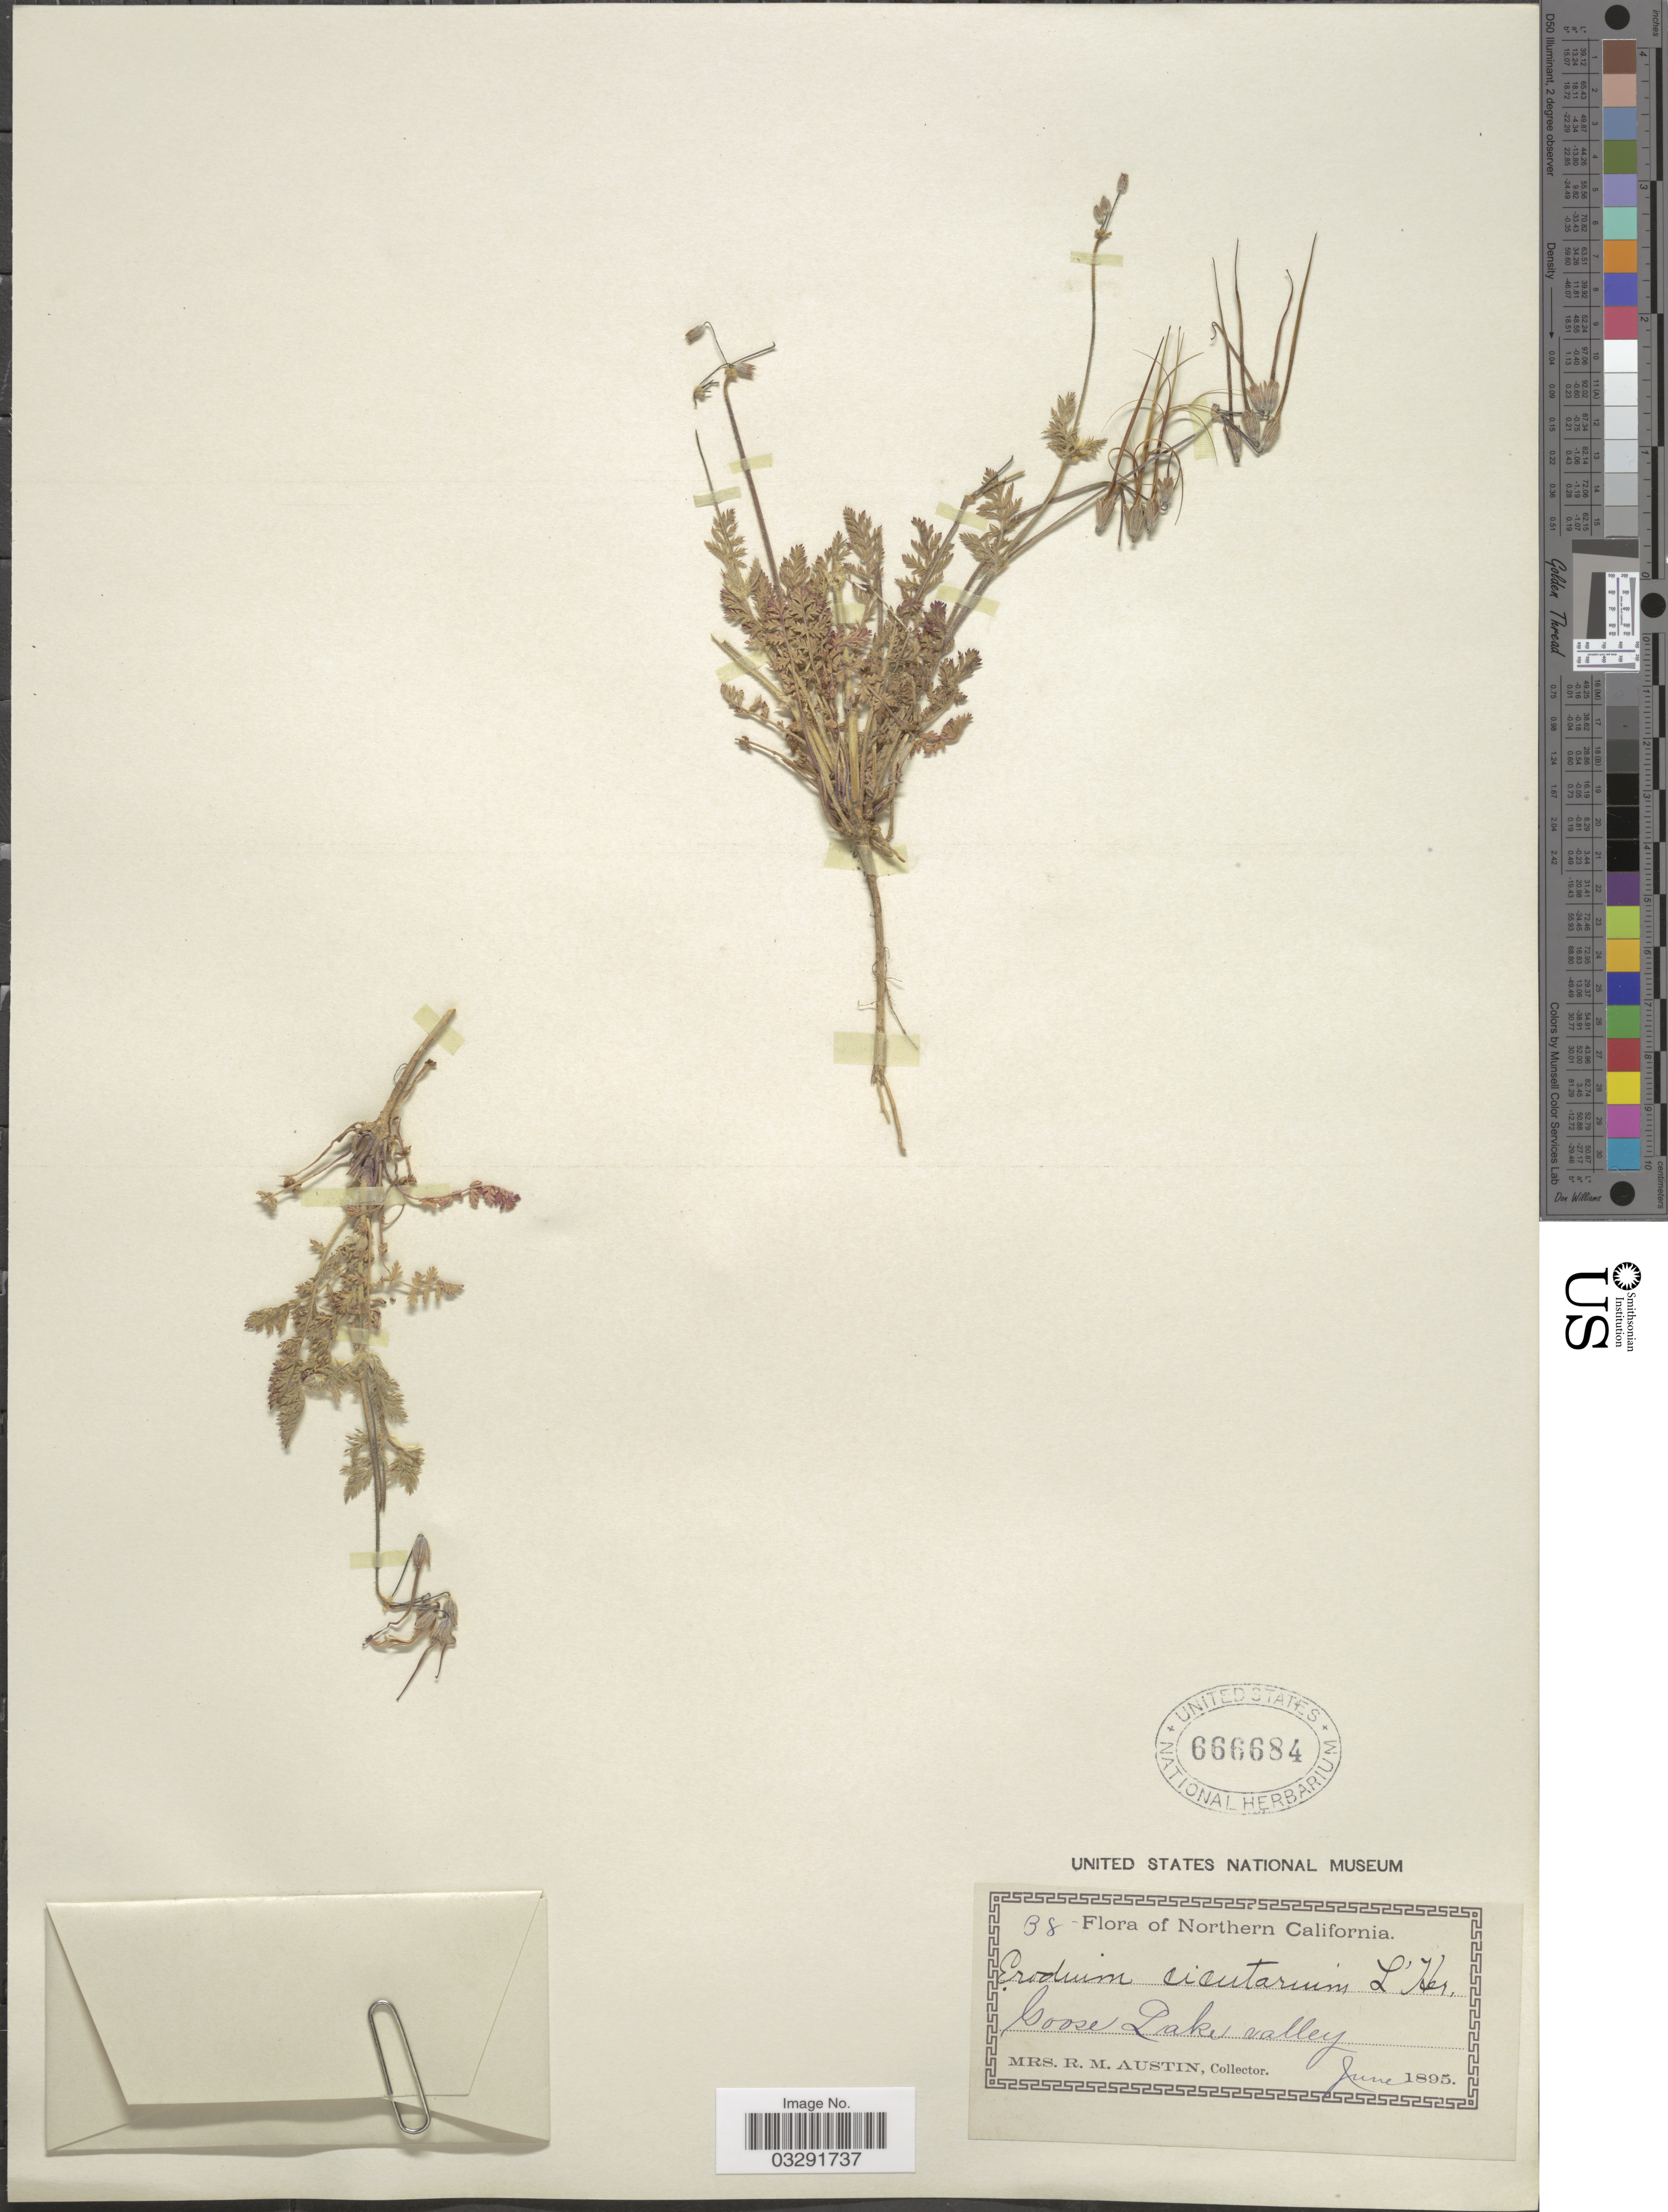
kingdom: Plantae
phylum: Tracheophyta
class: Magnoliopsida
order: Geraniales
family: Geraniaceae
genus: Erodium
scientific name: Erodium cicutarium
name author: (L.) L'Hér.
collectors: R. Austin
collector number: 38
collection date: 1895-06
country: United States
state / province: California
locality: Northern California. Goose Lake valley.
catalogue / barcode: US 666684